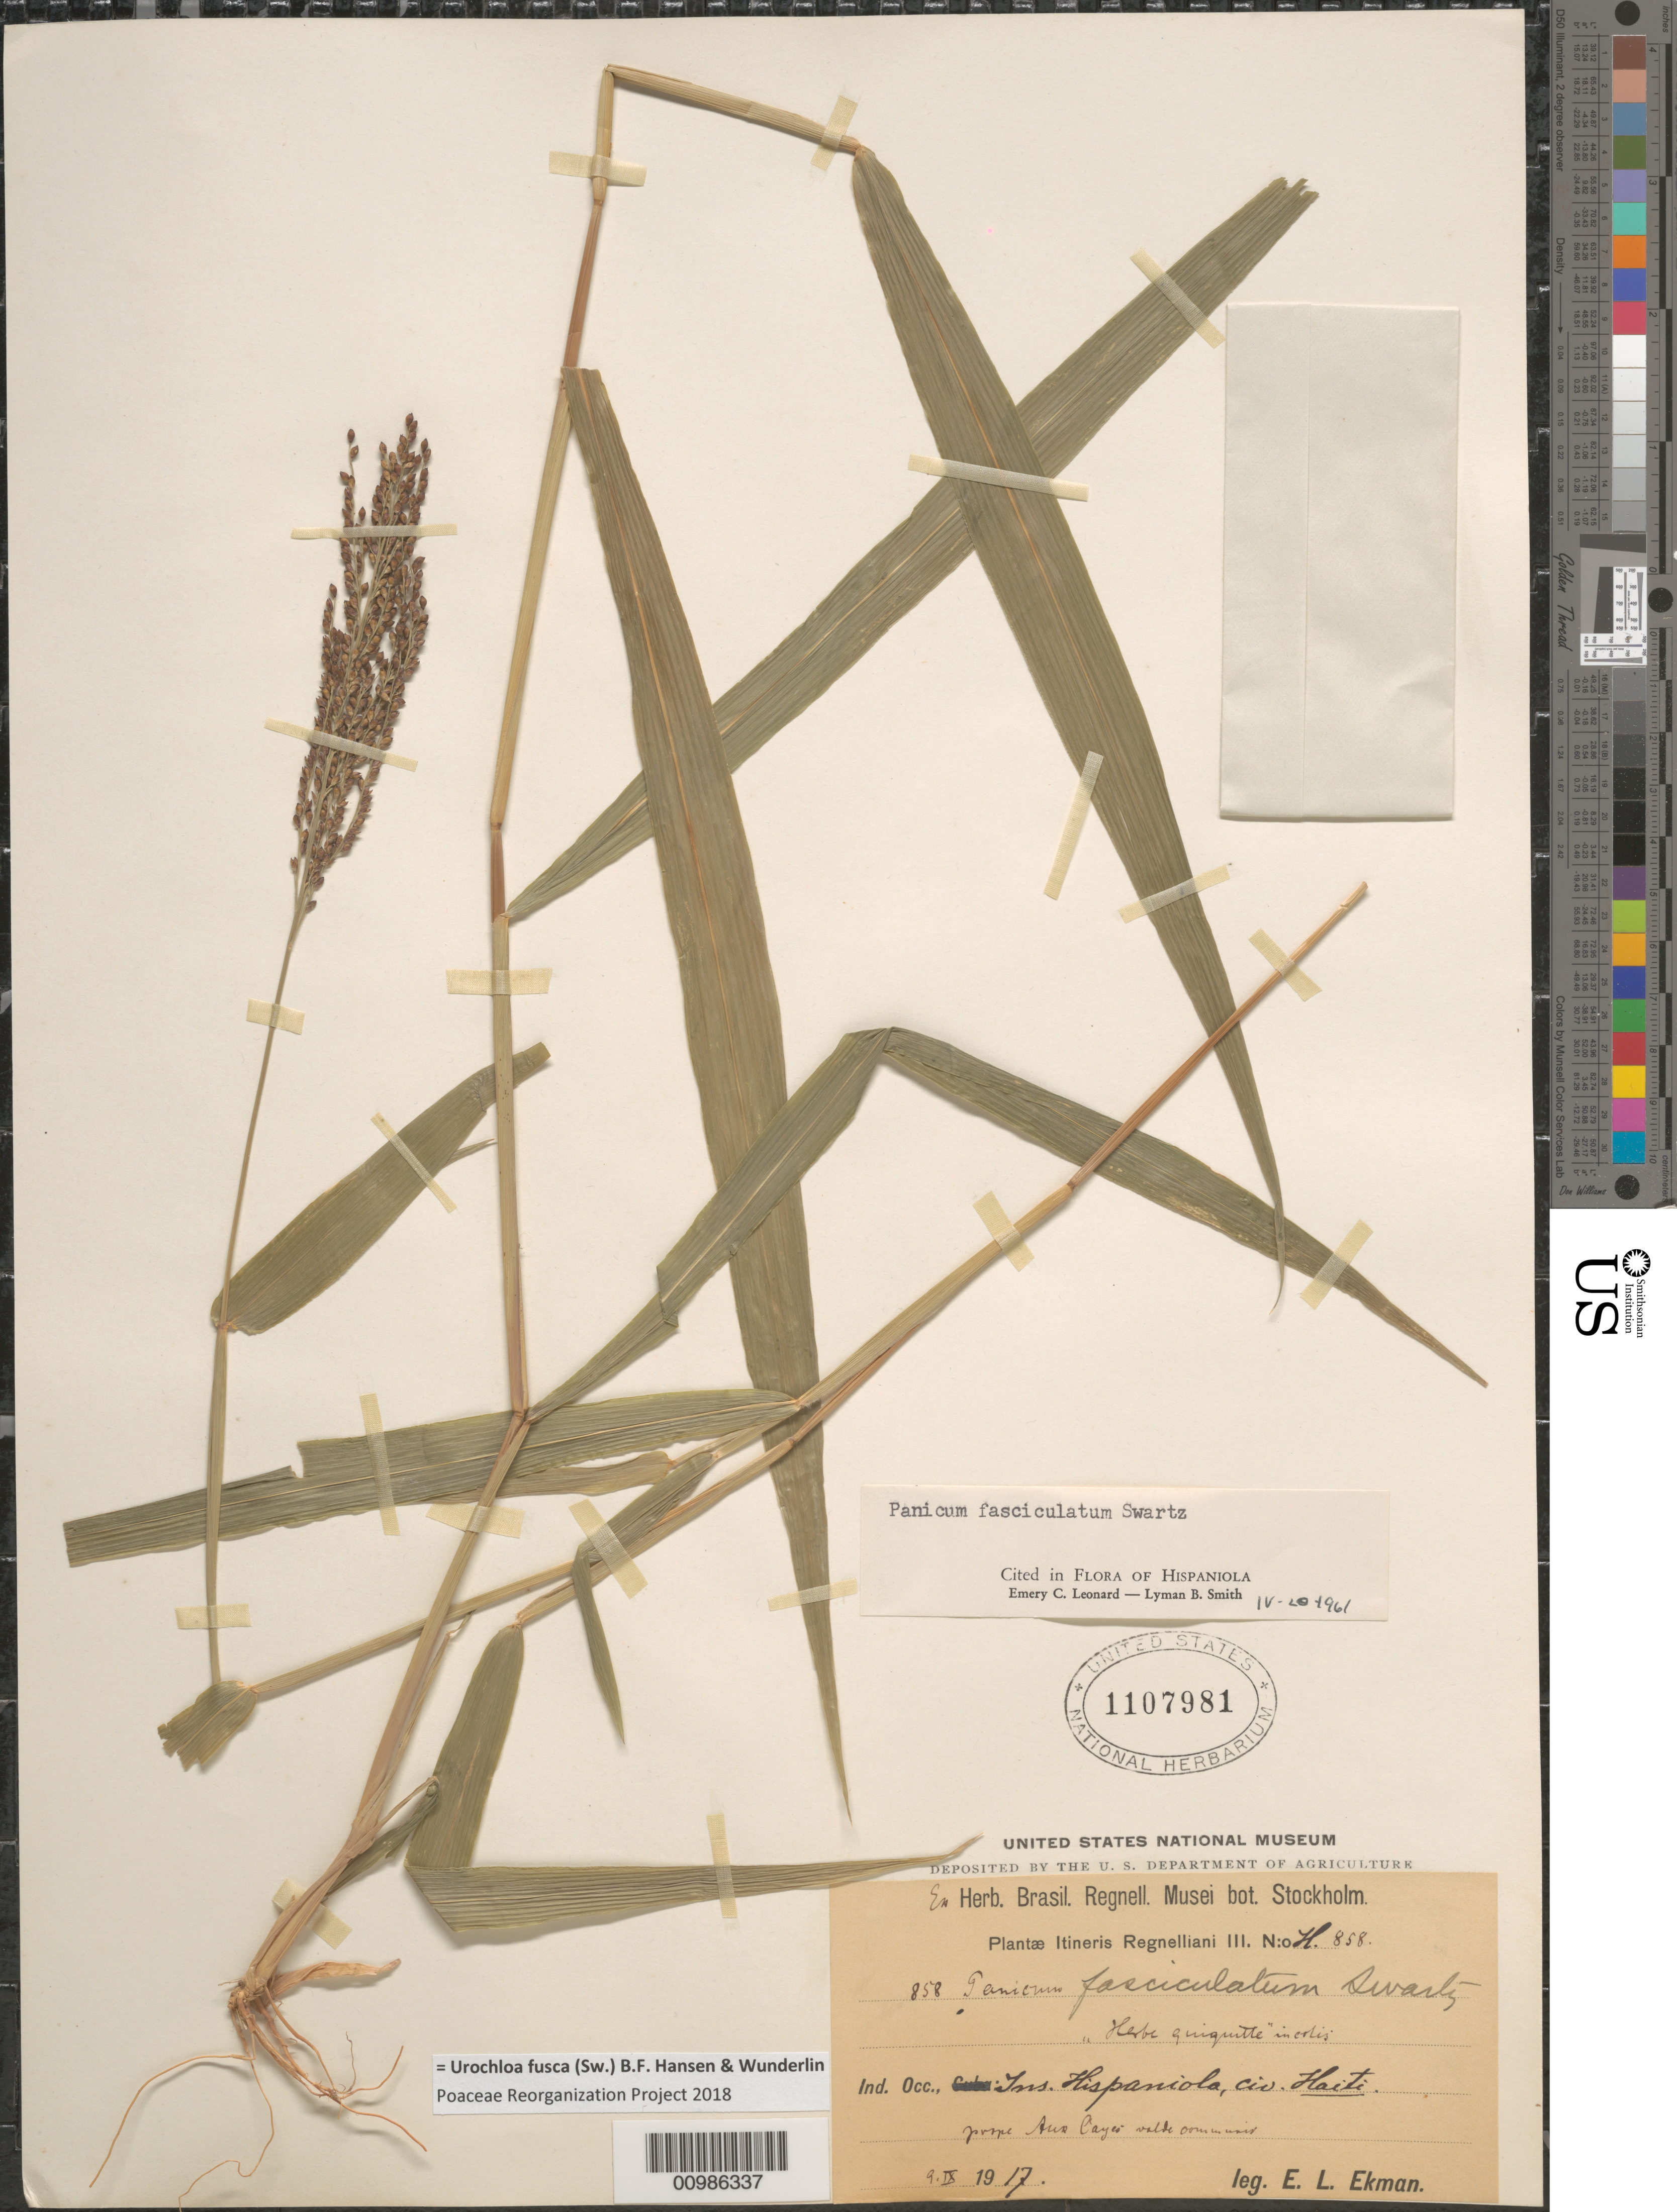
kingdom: Plantae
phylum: Tracheophyta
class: Liliopsida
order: Poales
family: Poaceae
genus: Brachiaria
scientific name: Brachiaria fasciculata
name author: (Sw.) Parodi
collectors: E. L. Ekman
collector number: H 858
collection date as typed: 09 Sep 1917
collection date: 1917-09-09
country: Haiti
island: Hispaniola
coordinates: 0 N, 0 E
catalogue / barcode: US 1107981